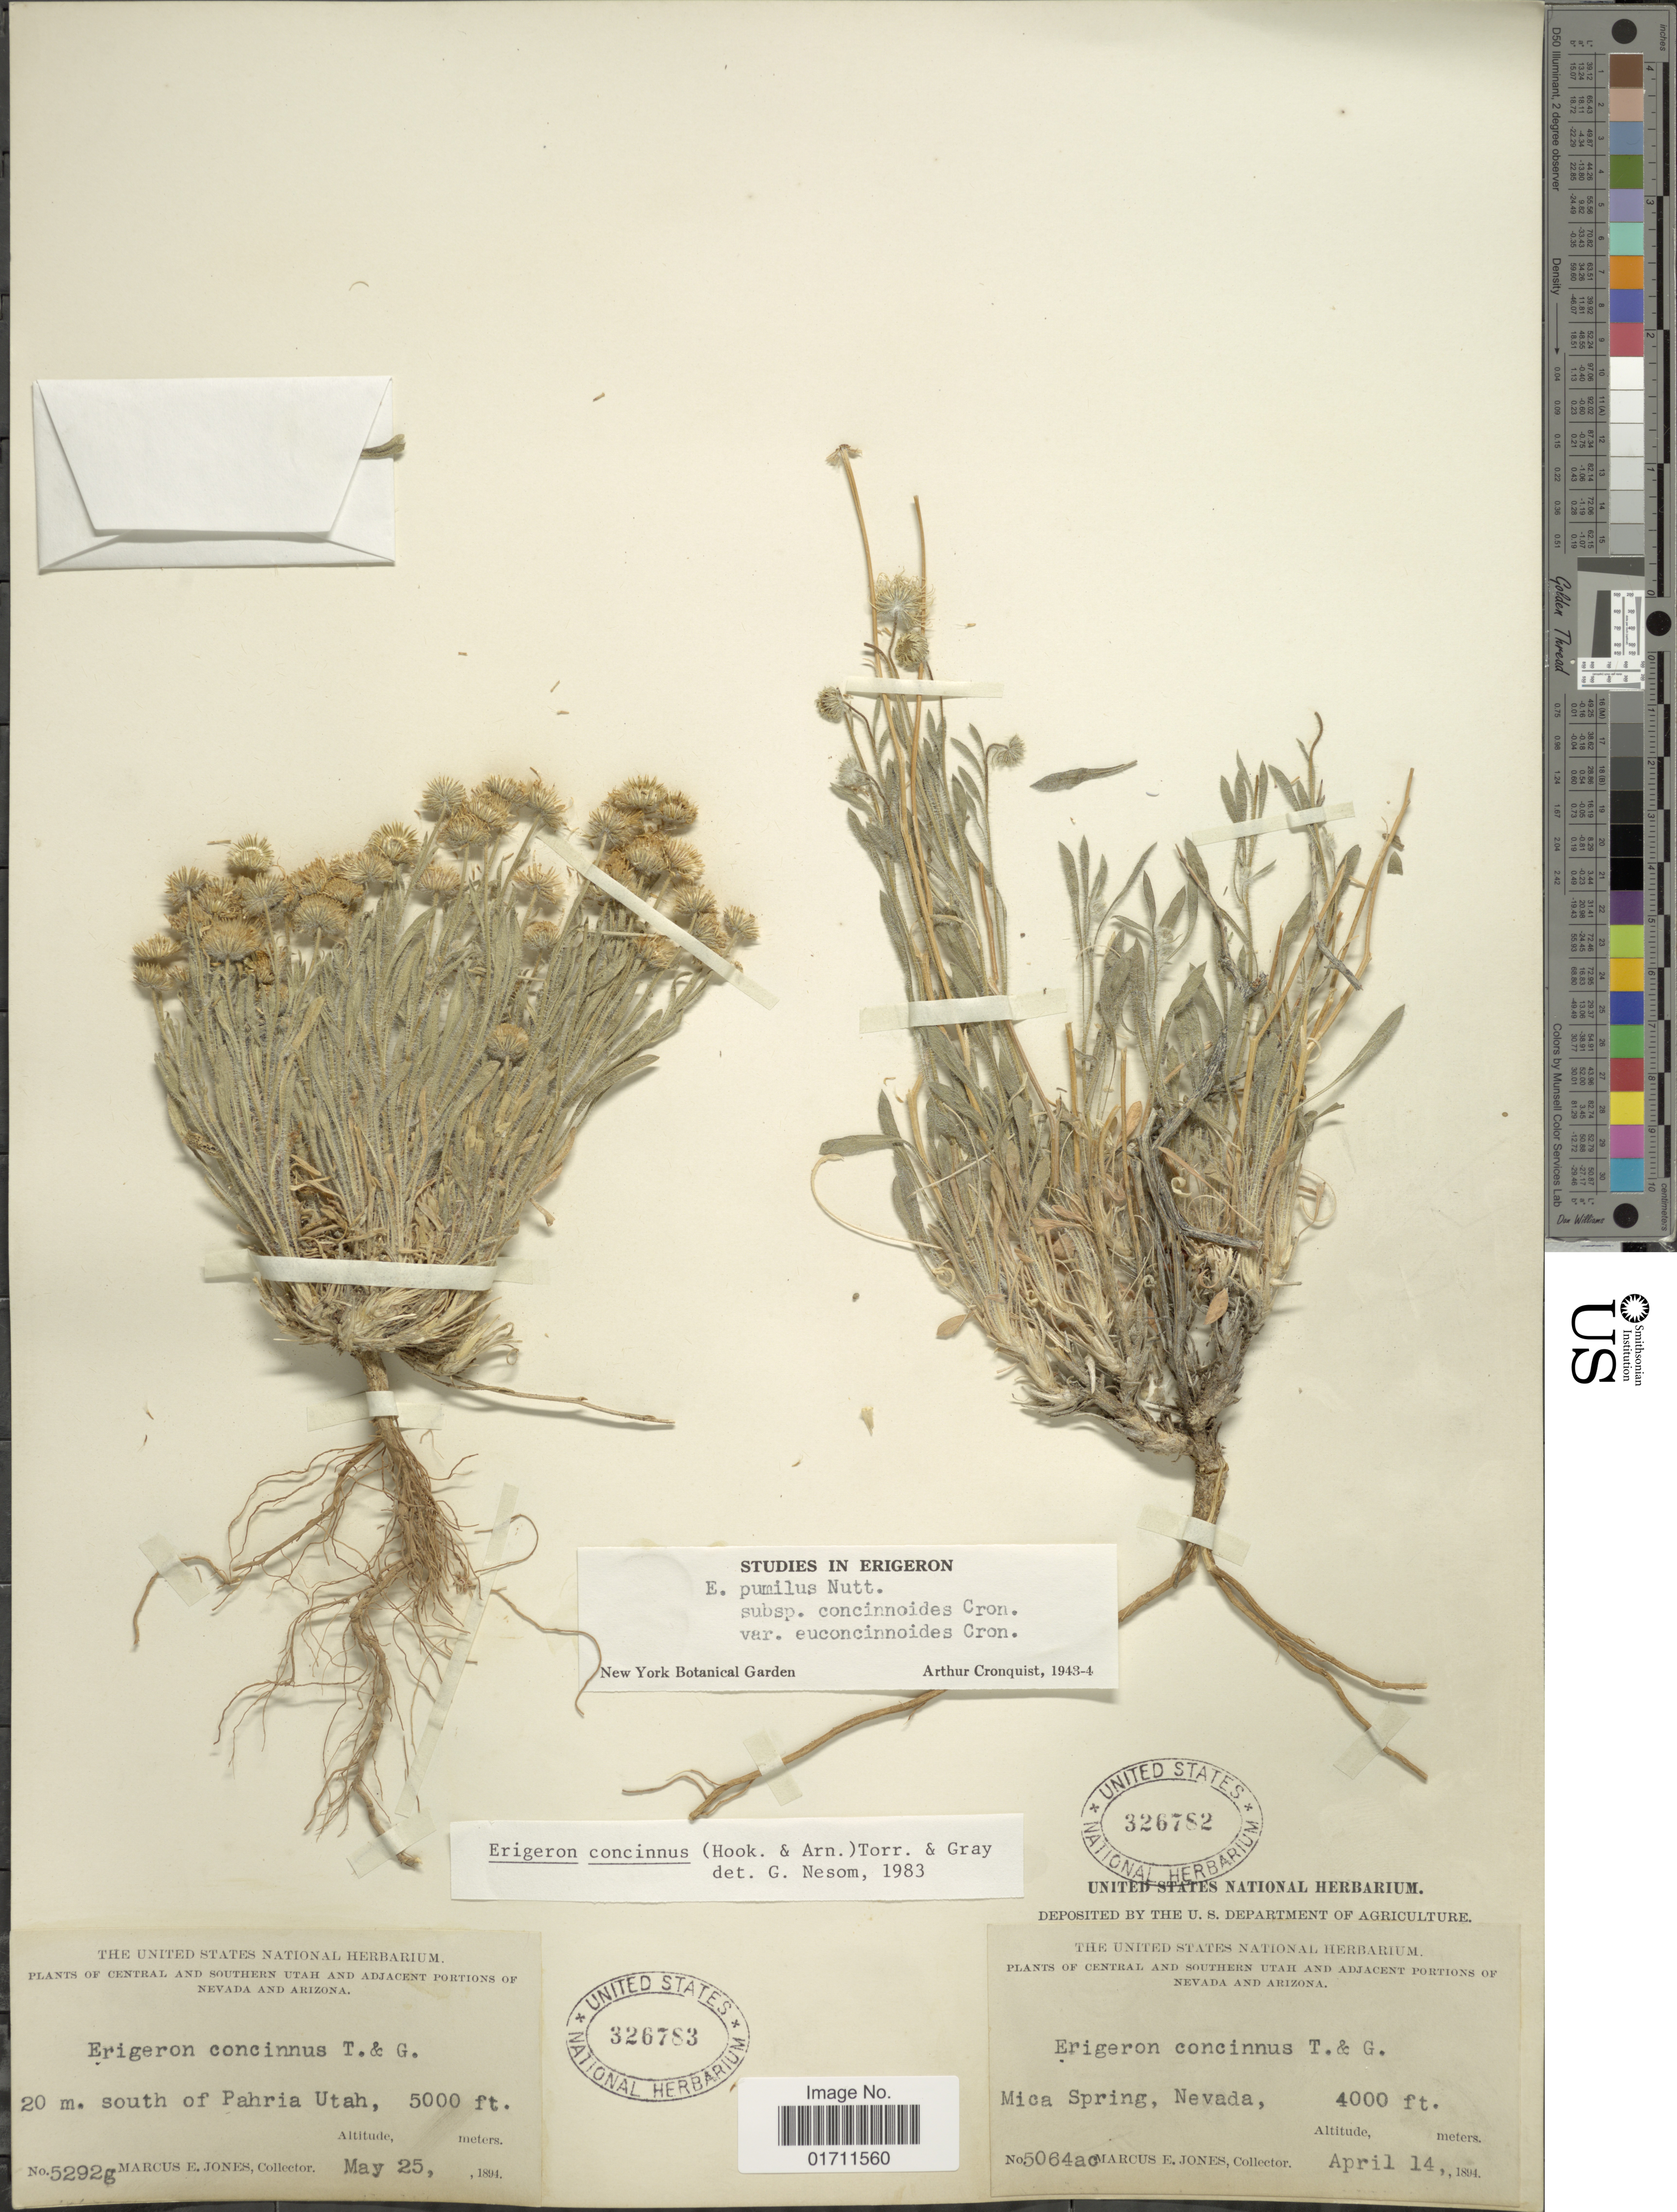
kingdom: Plantae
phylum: Tracheophyta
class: Magnoliopsida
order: Asterales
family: Asteraceae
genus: Erigeron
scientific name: Erigeron concinnus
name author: (Hook. & Arn.) Torr. & A. Gray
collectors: M. E. Jones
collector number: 5292g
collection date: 1894-05-25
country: United States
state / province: Utah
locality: Central and Southern Utah and Adjacent Portion of Nevada and Arizona, 20 m. south of Pahria Utah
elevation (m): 1524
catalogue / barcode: US 326783-2